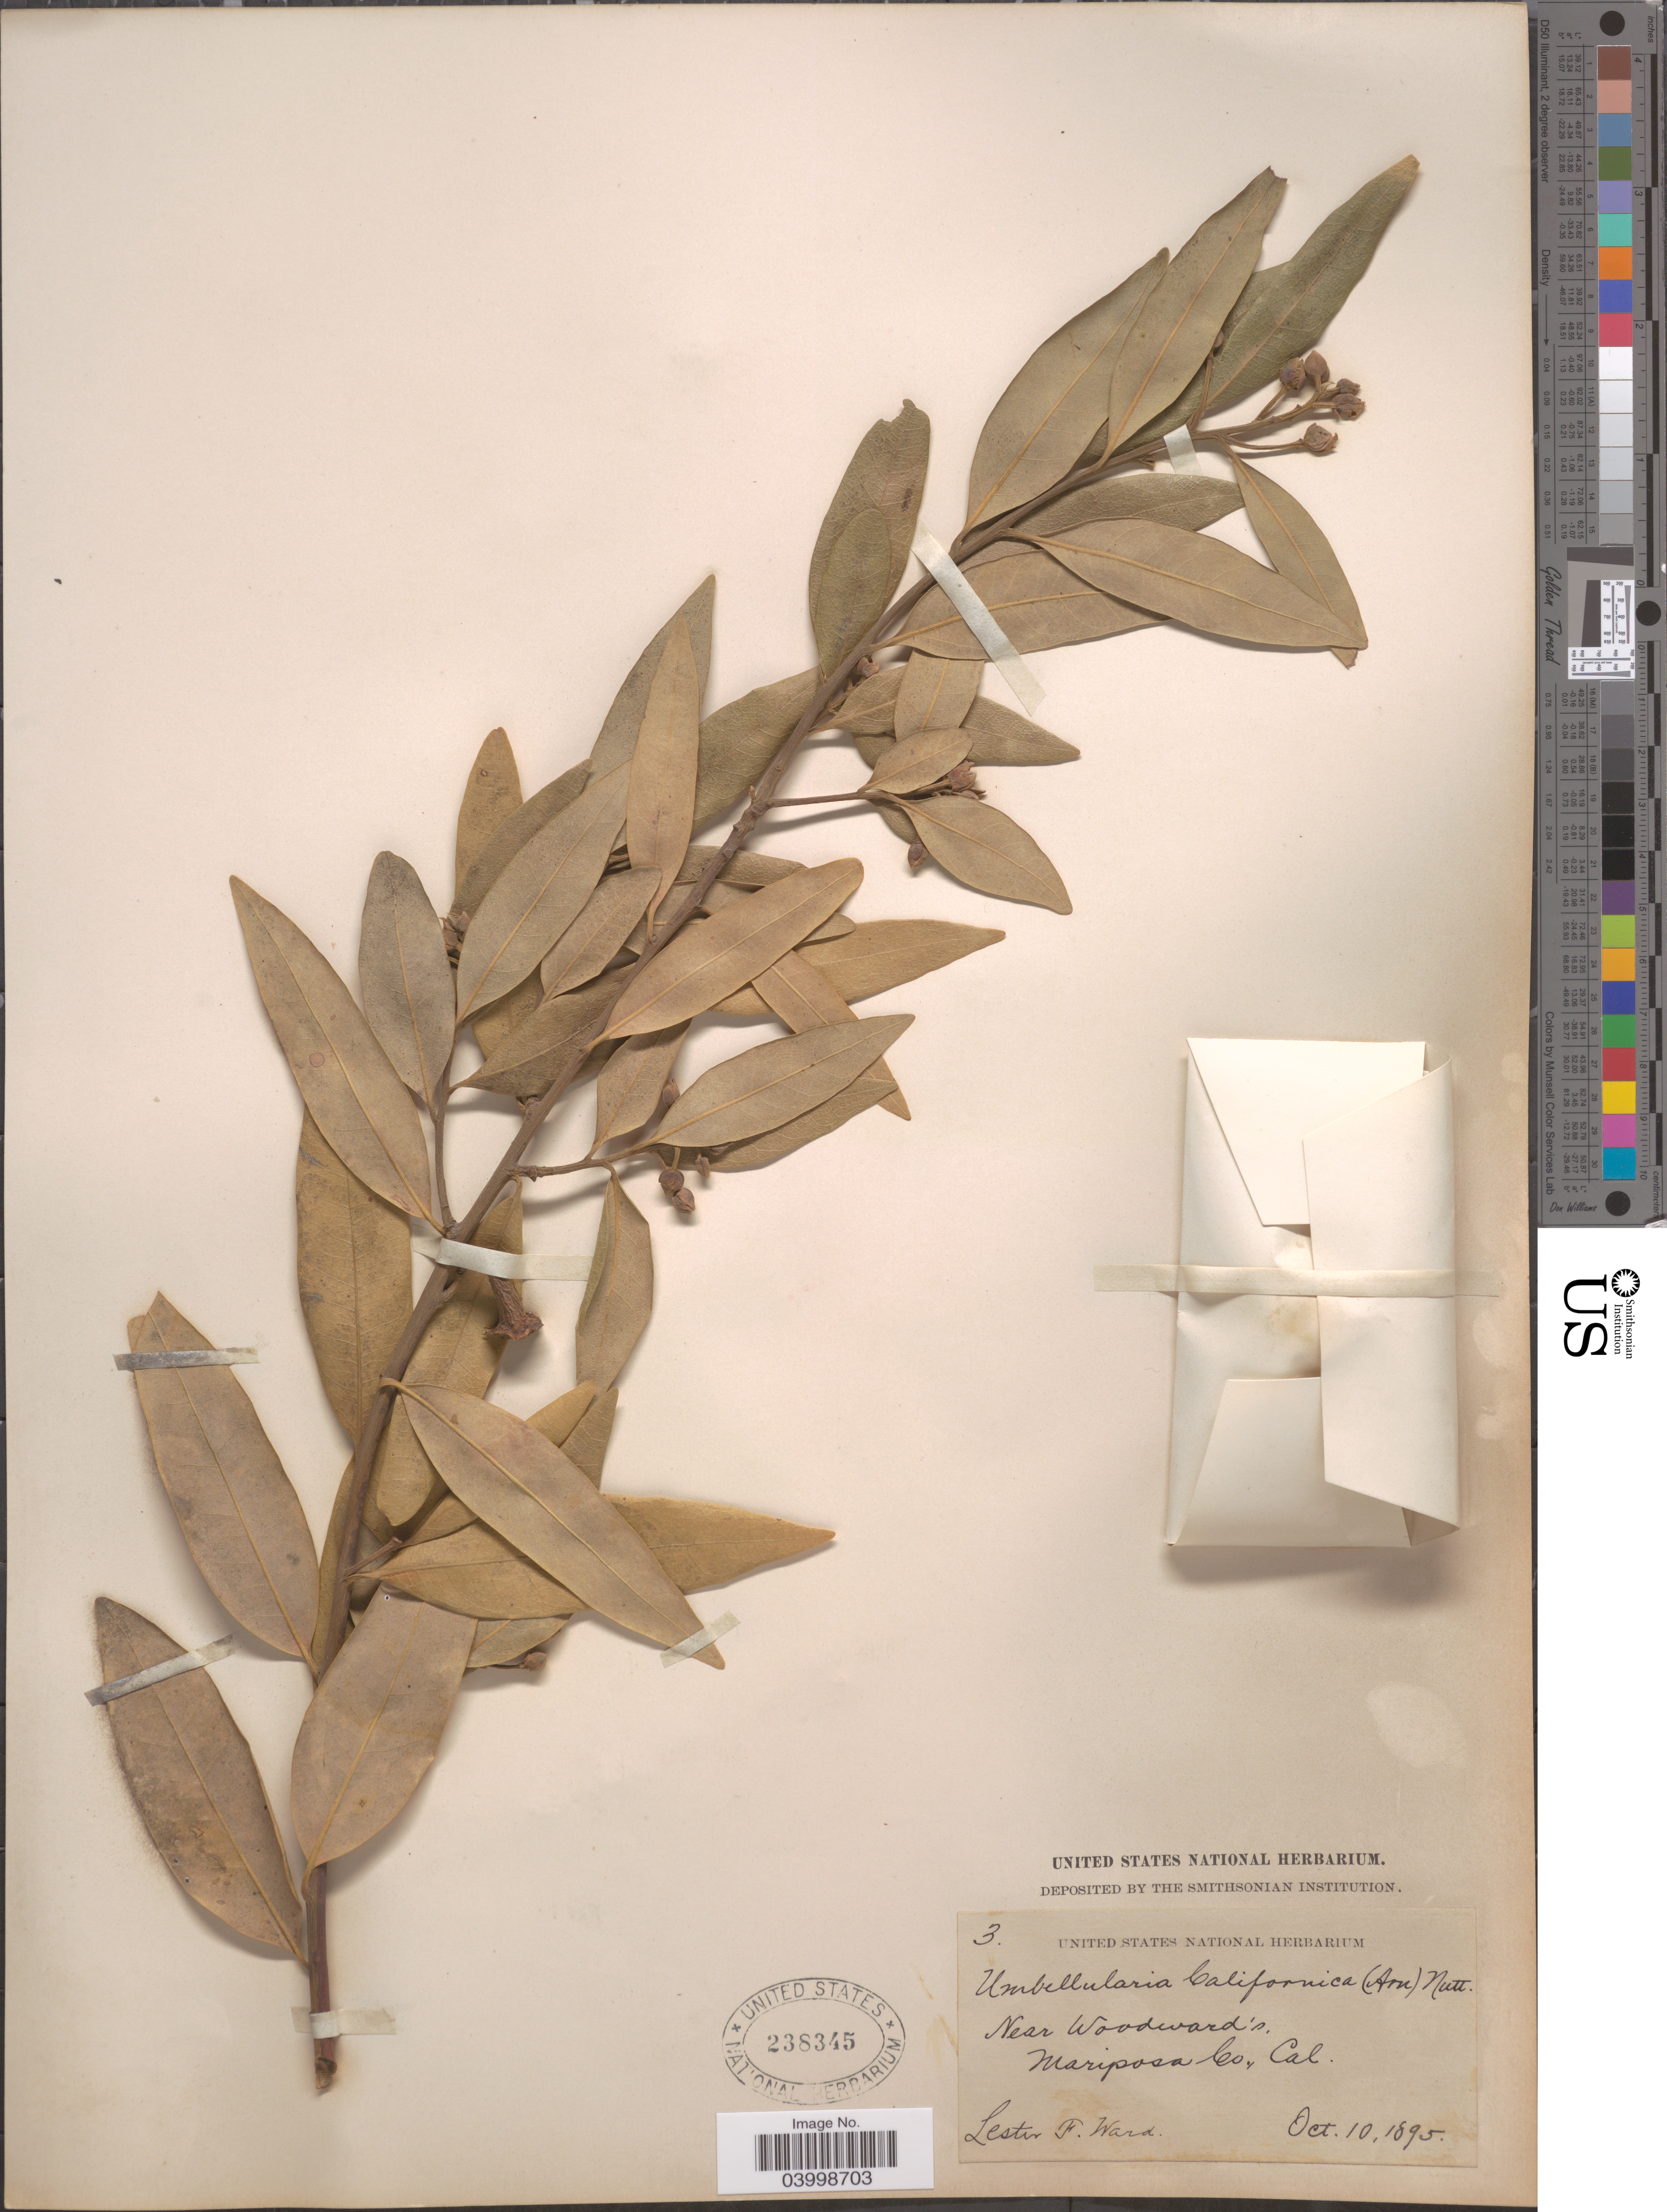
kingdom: Plantae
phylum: Tracheophyta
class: Magnoliopsida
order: Laurales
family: Lauraceae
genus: Umbellularia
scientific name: Umbellularia californica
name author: (Hook. & Arn.) Nutt.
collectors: L. F. Ward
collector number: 3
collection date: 1895-10-10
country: United States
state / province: California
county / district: Mariposa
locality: Near Woodward's. Mariposa Co.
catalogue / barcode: US 238345